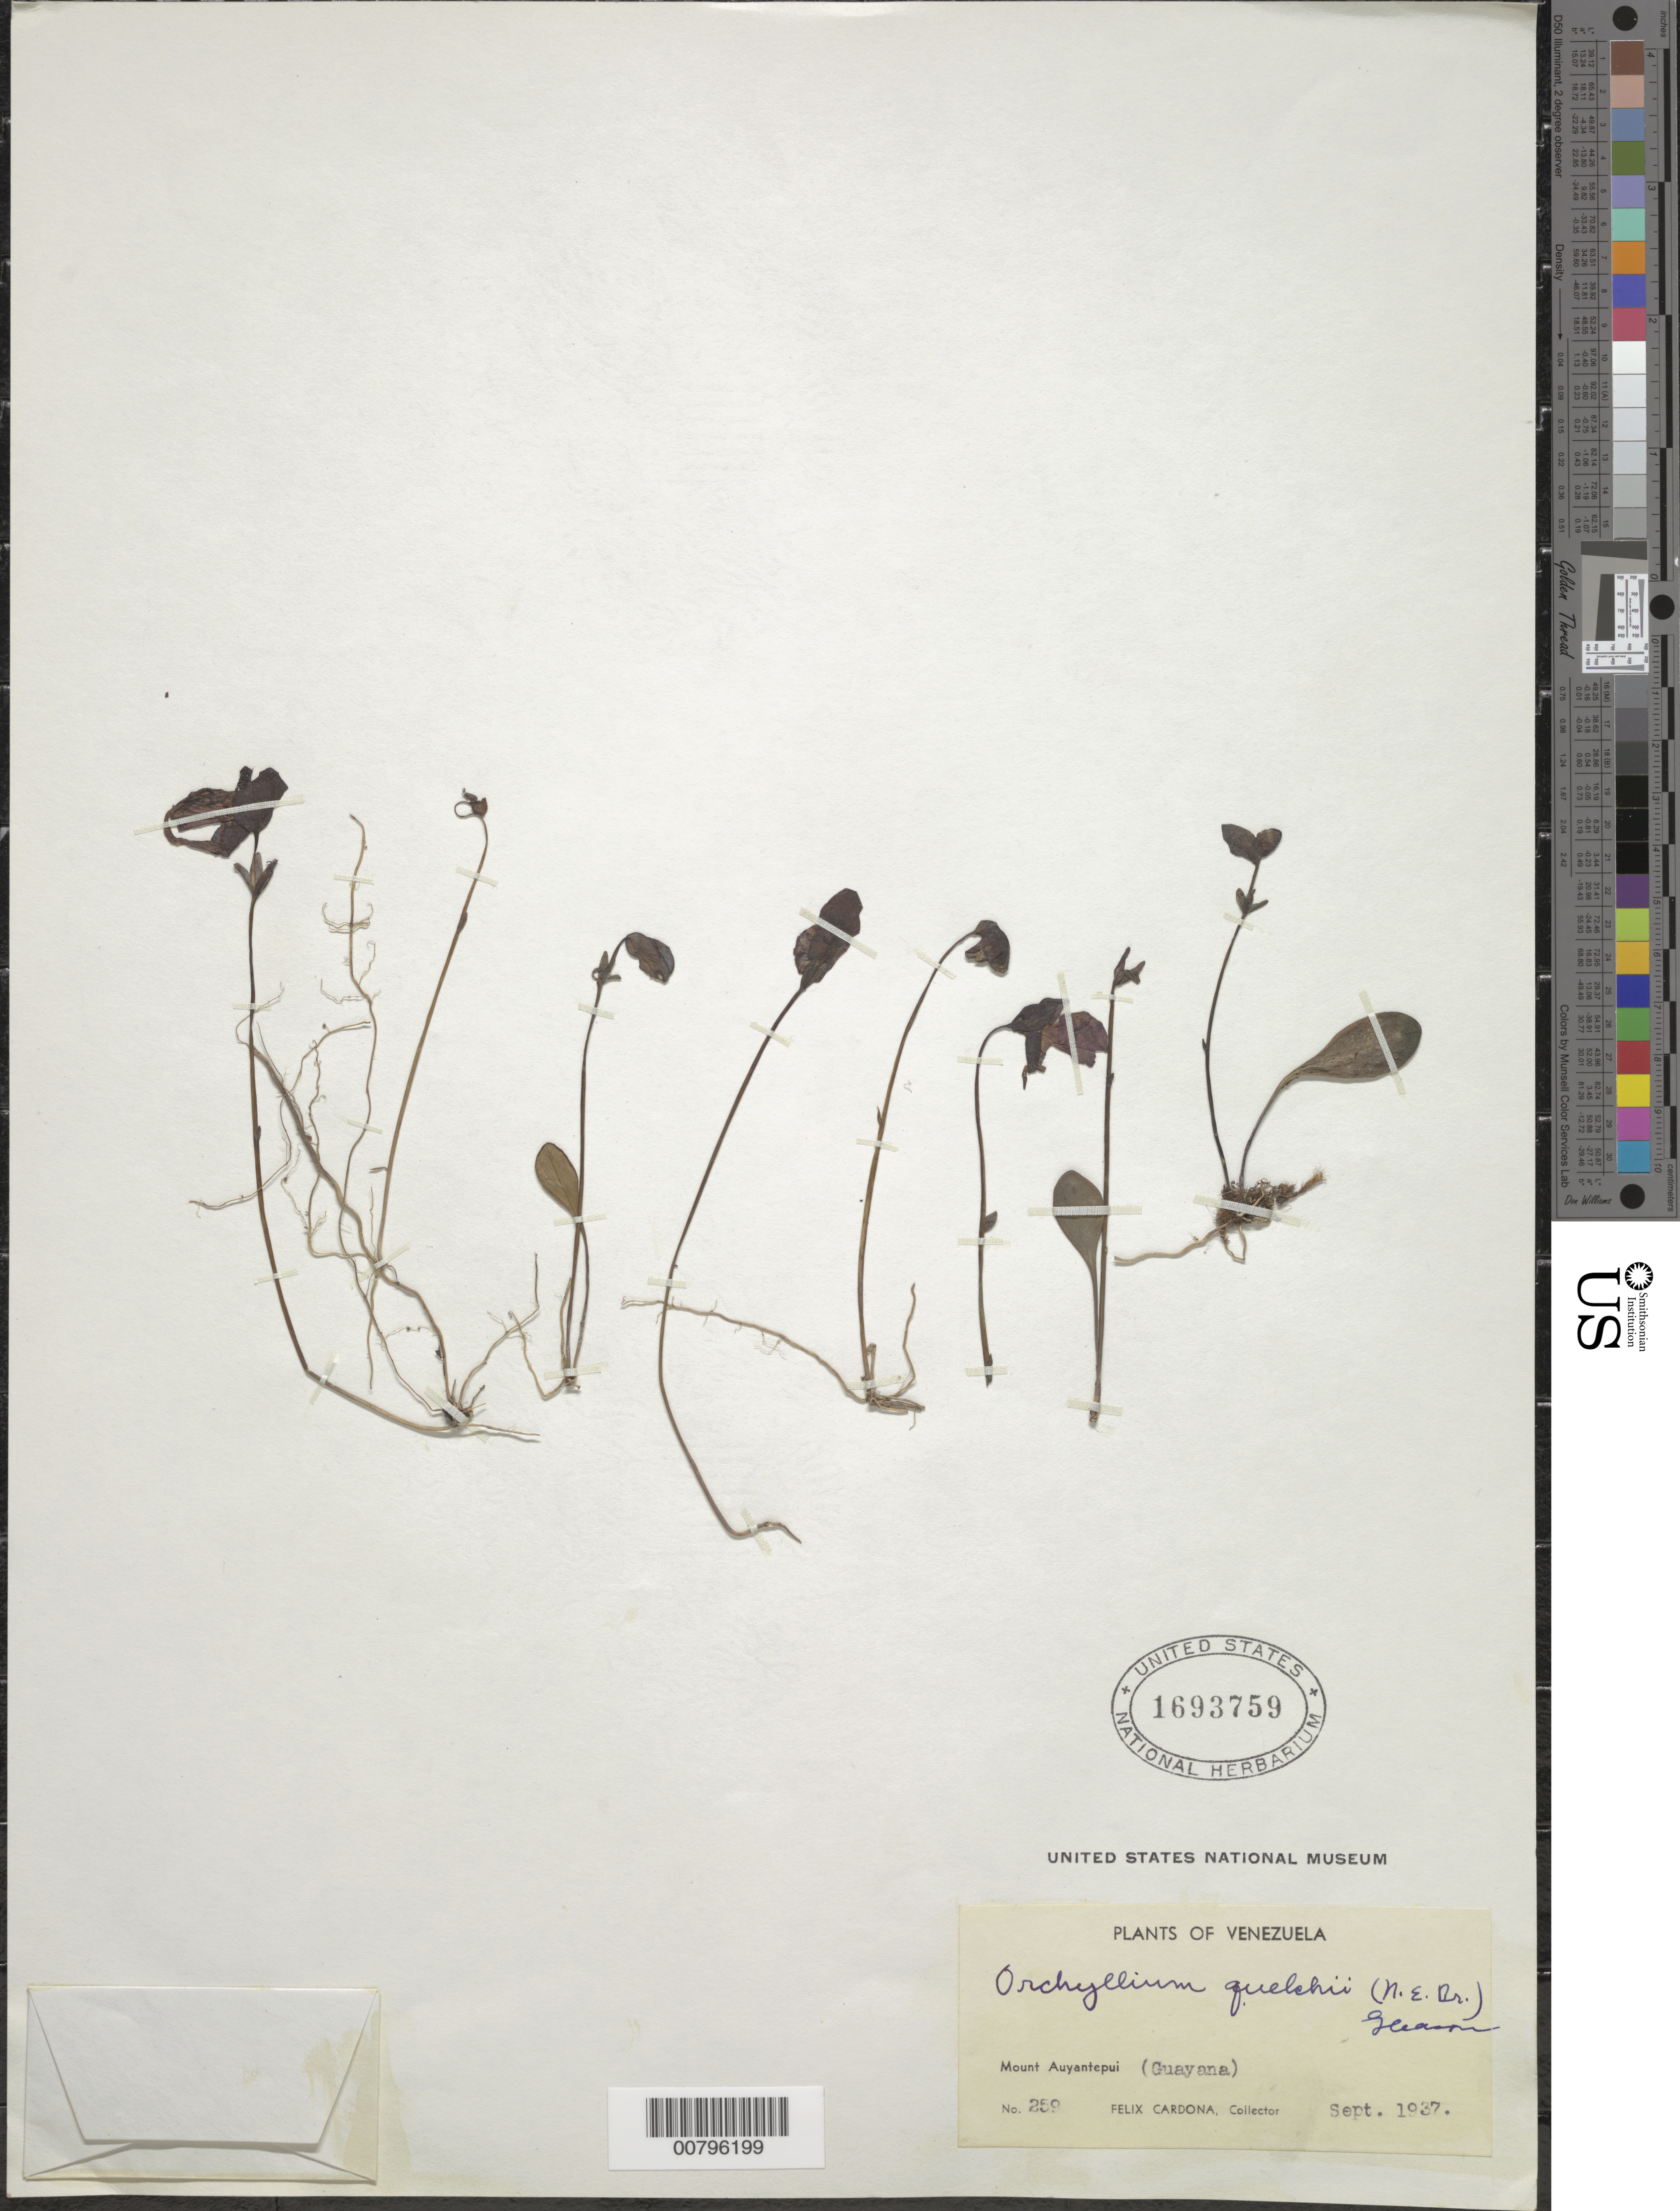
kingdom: Plantae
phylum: Tracheophyta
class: Magnoliopsida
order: Lamiales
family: Lentibulariaceae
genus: Utricularia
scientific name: Utricularia quelchii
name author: N.E. Br.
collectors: F. Cardona Puig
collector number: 259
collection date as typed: Sep-37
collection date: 1937-09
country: Venezuela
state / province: Bolívar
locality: Cerro Auyantepuí, Alto Caroní, Guayana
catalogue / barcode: US 1693759